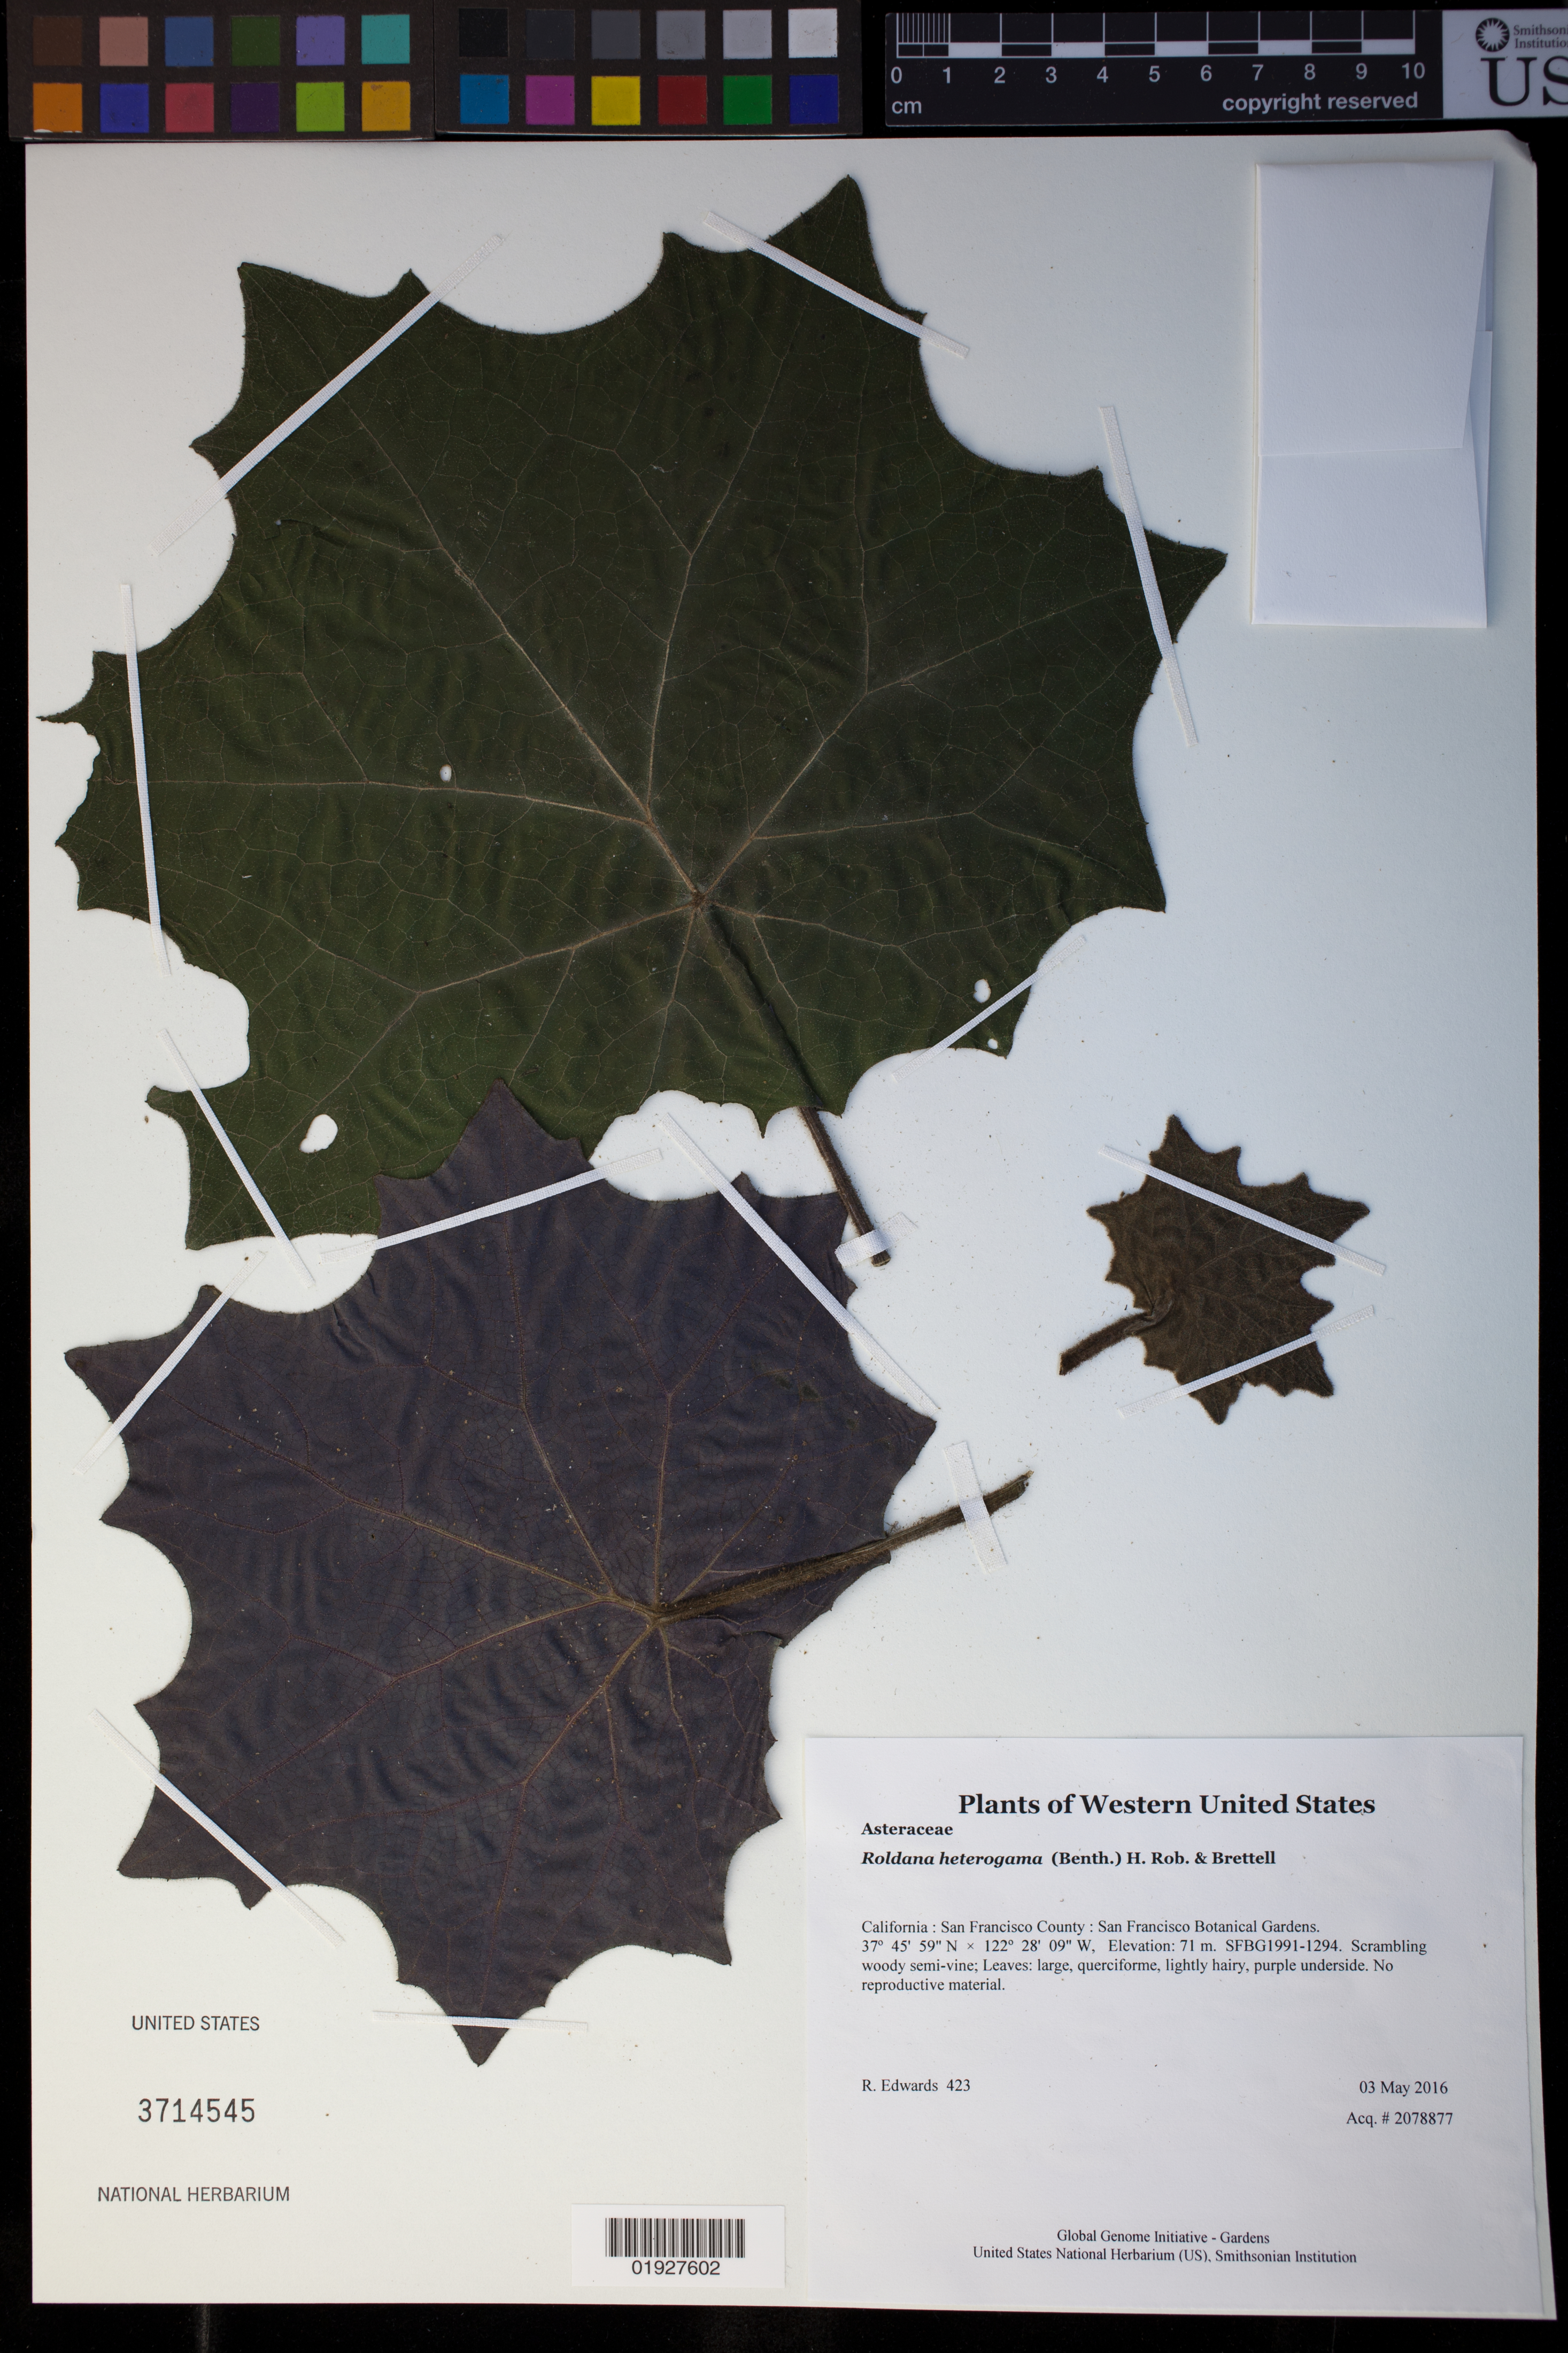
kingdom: Plantae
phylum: Tracheophyta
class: Magnoliopsida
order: Asterales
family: Asteraceae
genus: Roldana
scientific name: Roldana heterogama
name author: (Benth.) H. Rob. & Brettell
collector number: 423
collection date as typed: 3 May 2016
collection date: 2016-05-03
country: United States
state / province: California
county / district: San Francisco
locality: San Francisco Botanical Gardens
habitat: SFBG1991-1294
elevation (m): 71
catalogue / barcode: US 3714545